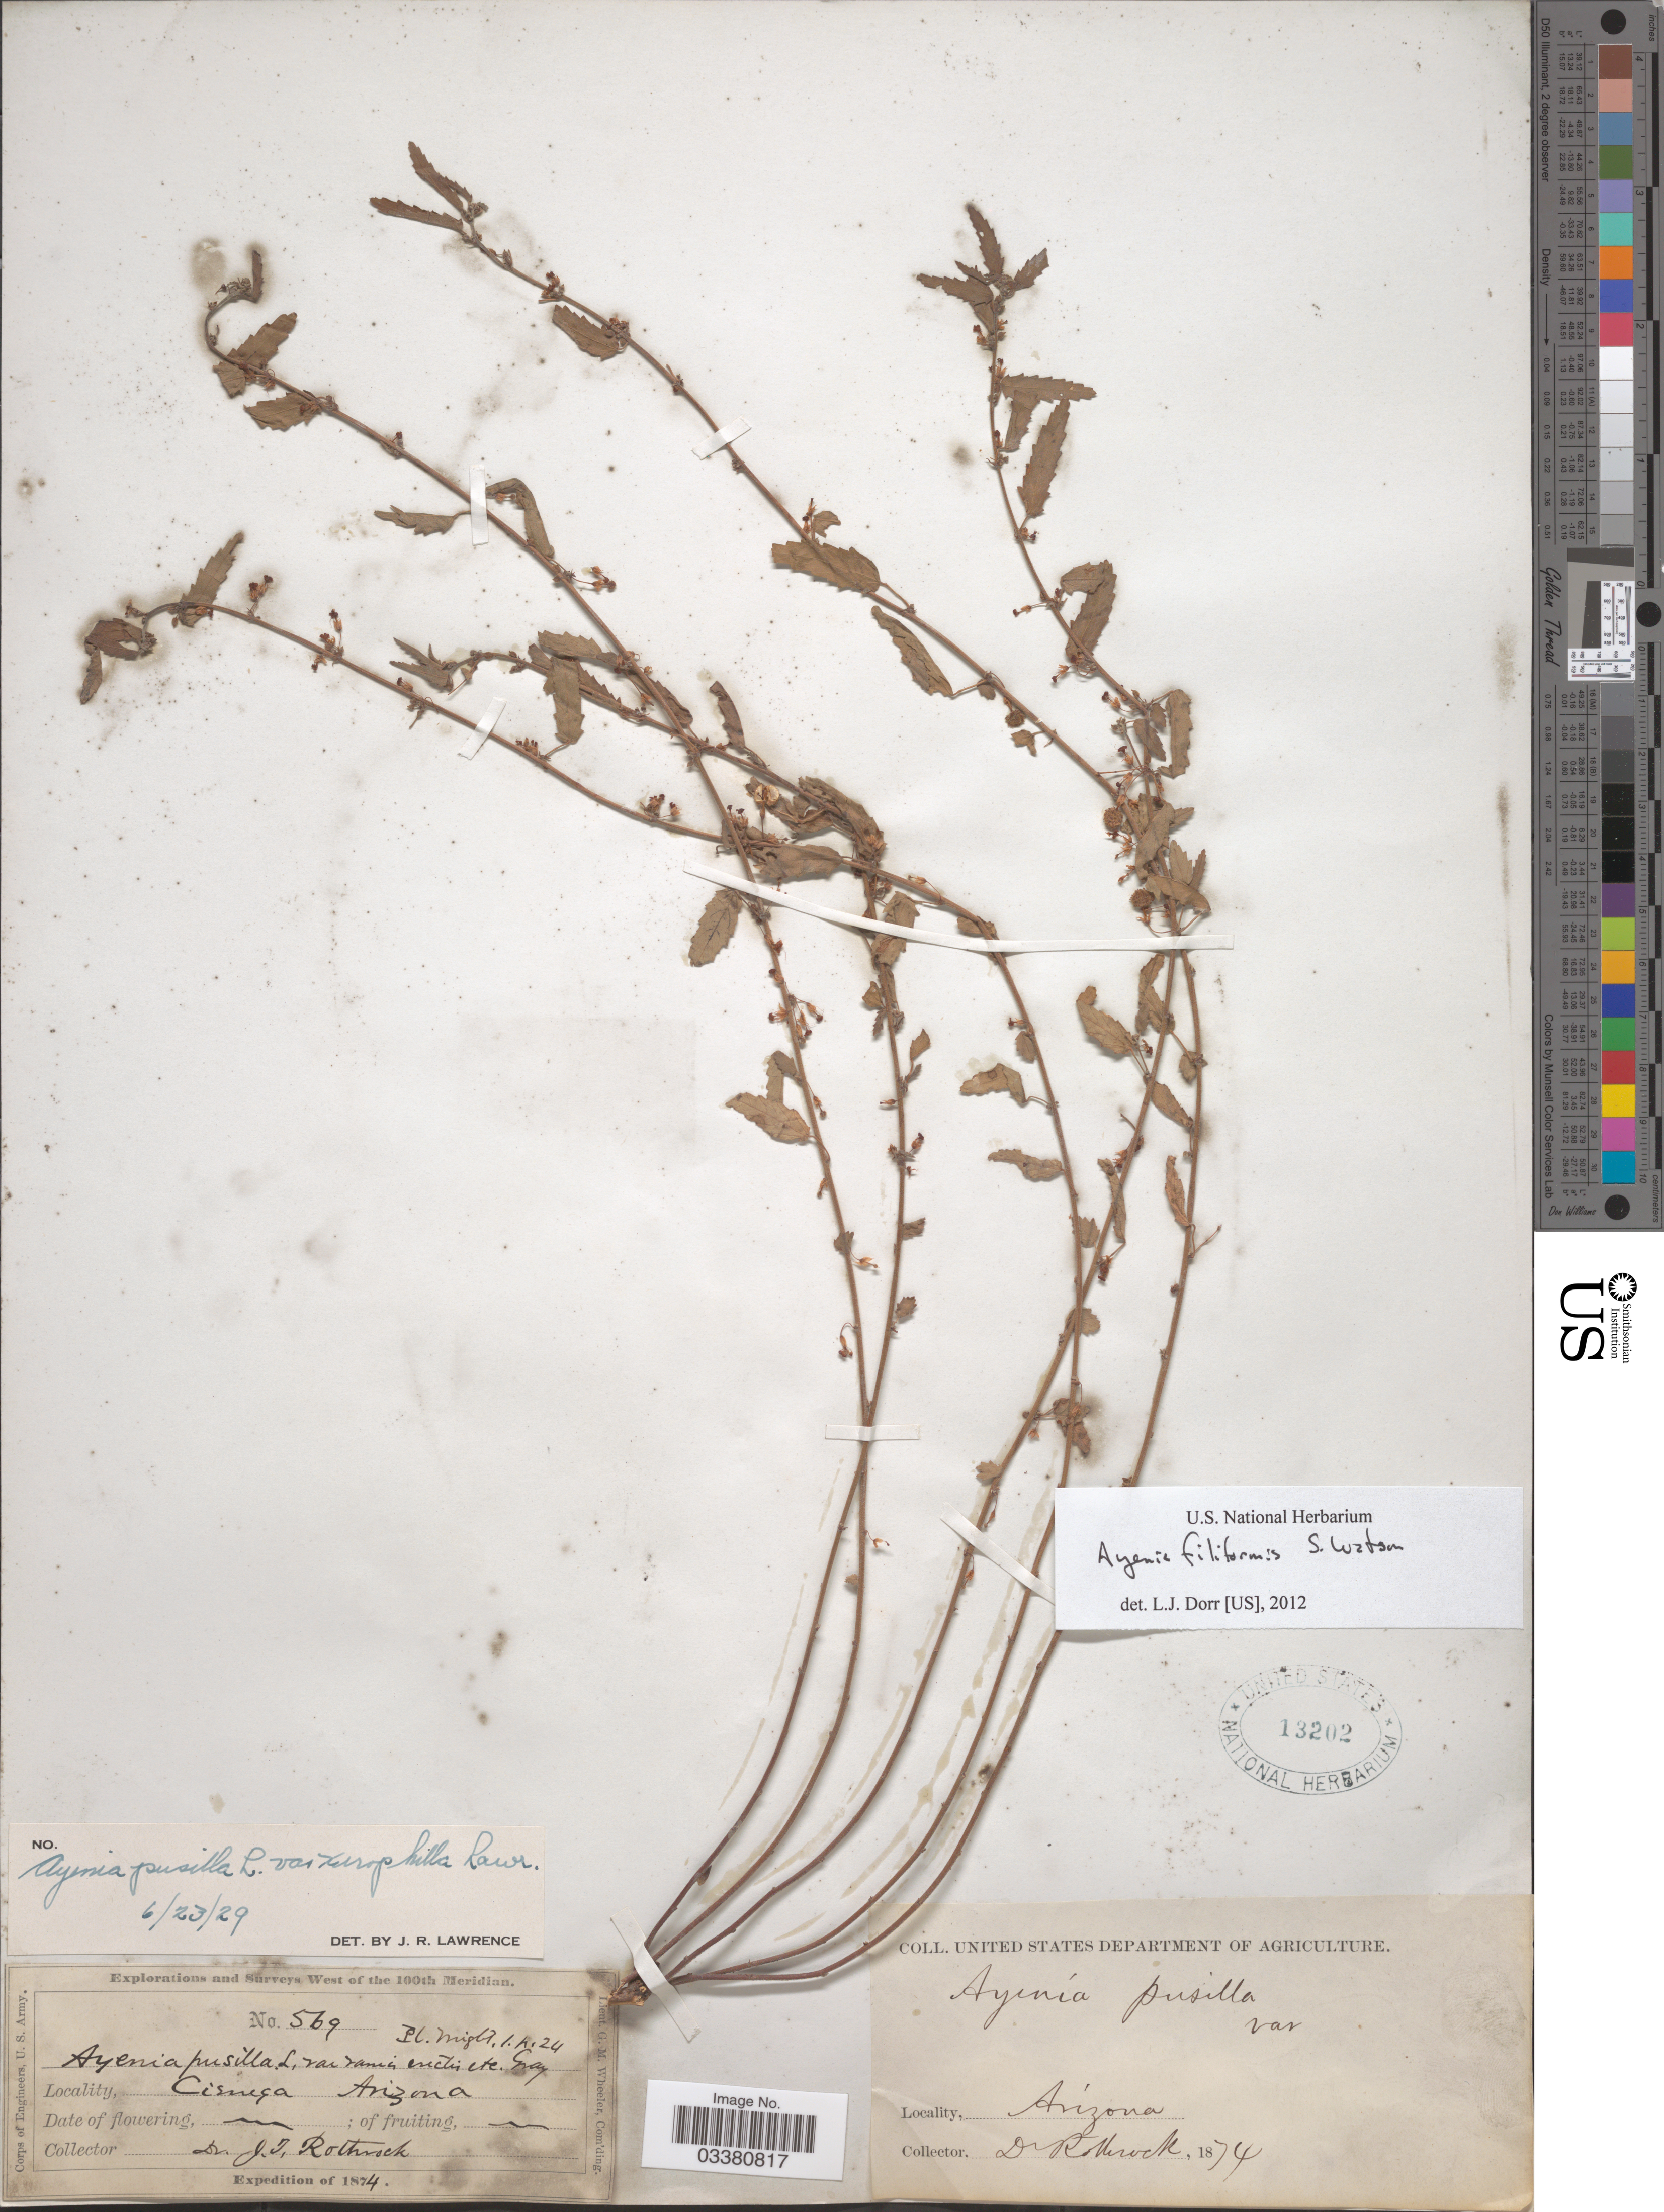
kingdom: Plantae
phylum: Tracheophyta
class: Magnoliopsida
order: Malvales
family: Malvaceae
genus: Ayenia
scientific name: Ayenia filiformis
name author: S. Watson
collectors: J. T. Rothrock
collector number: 569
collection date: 1874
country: United States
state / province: Arizona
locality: West of the 100th Meridian. Cisnega.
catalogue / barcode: US 13202